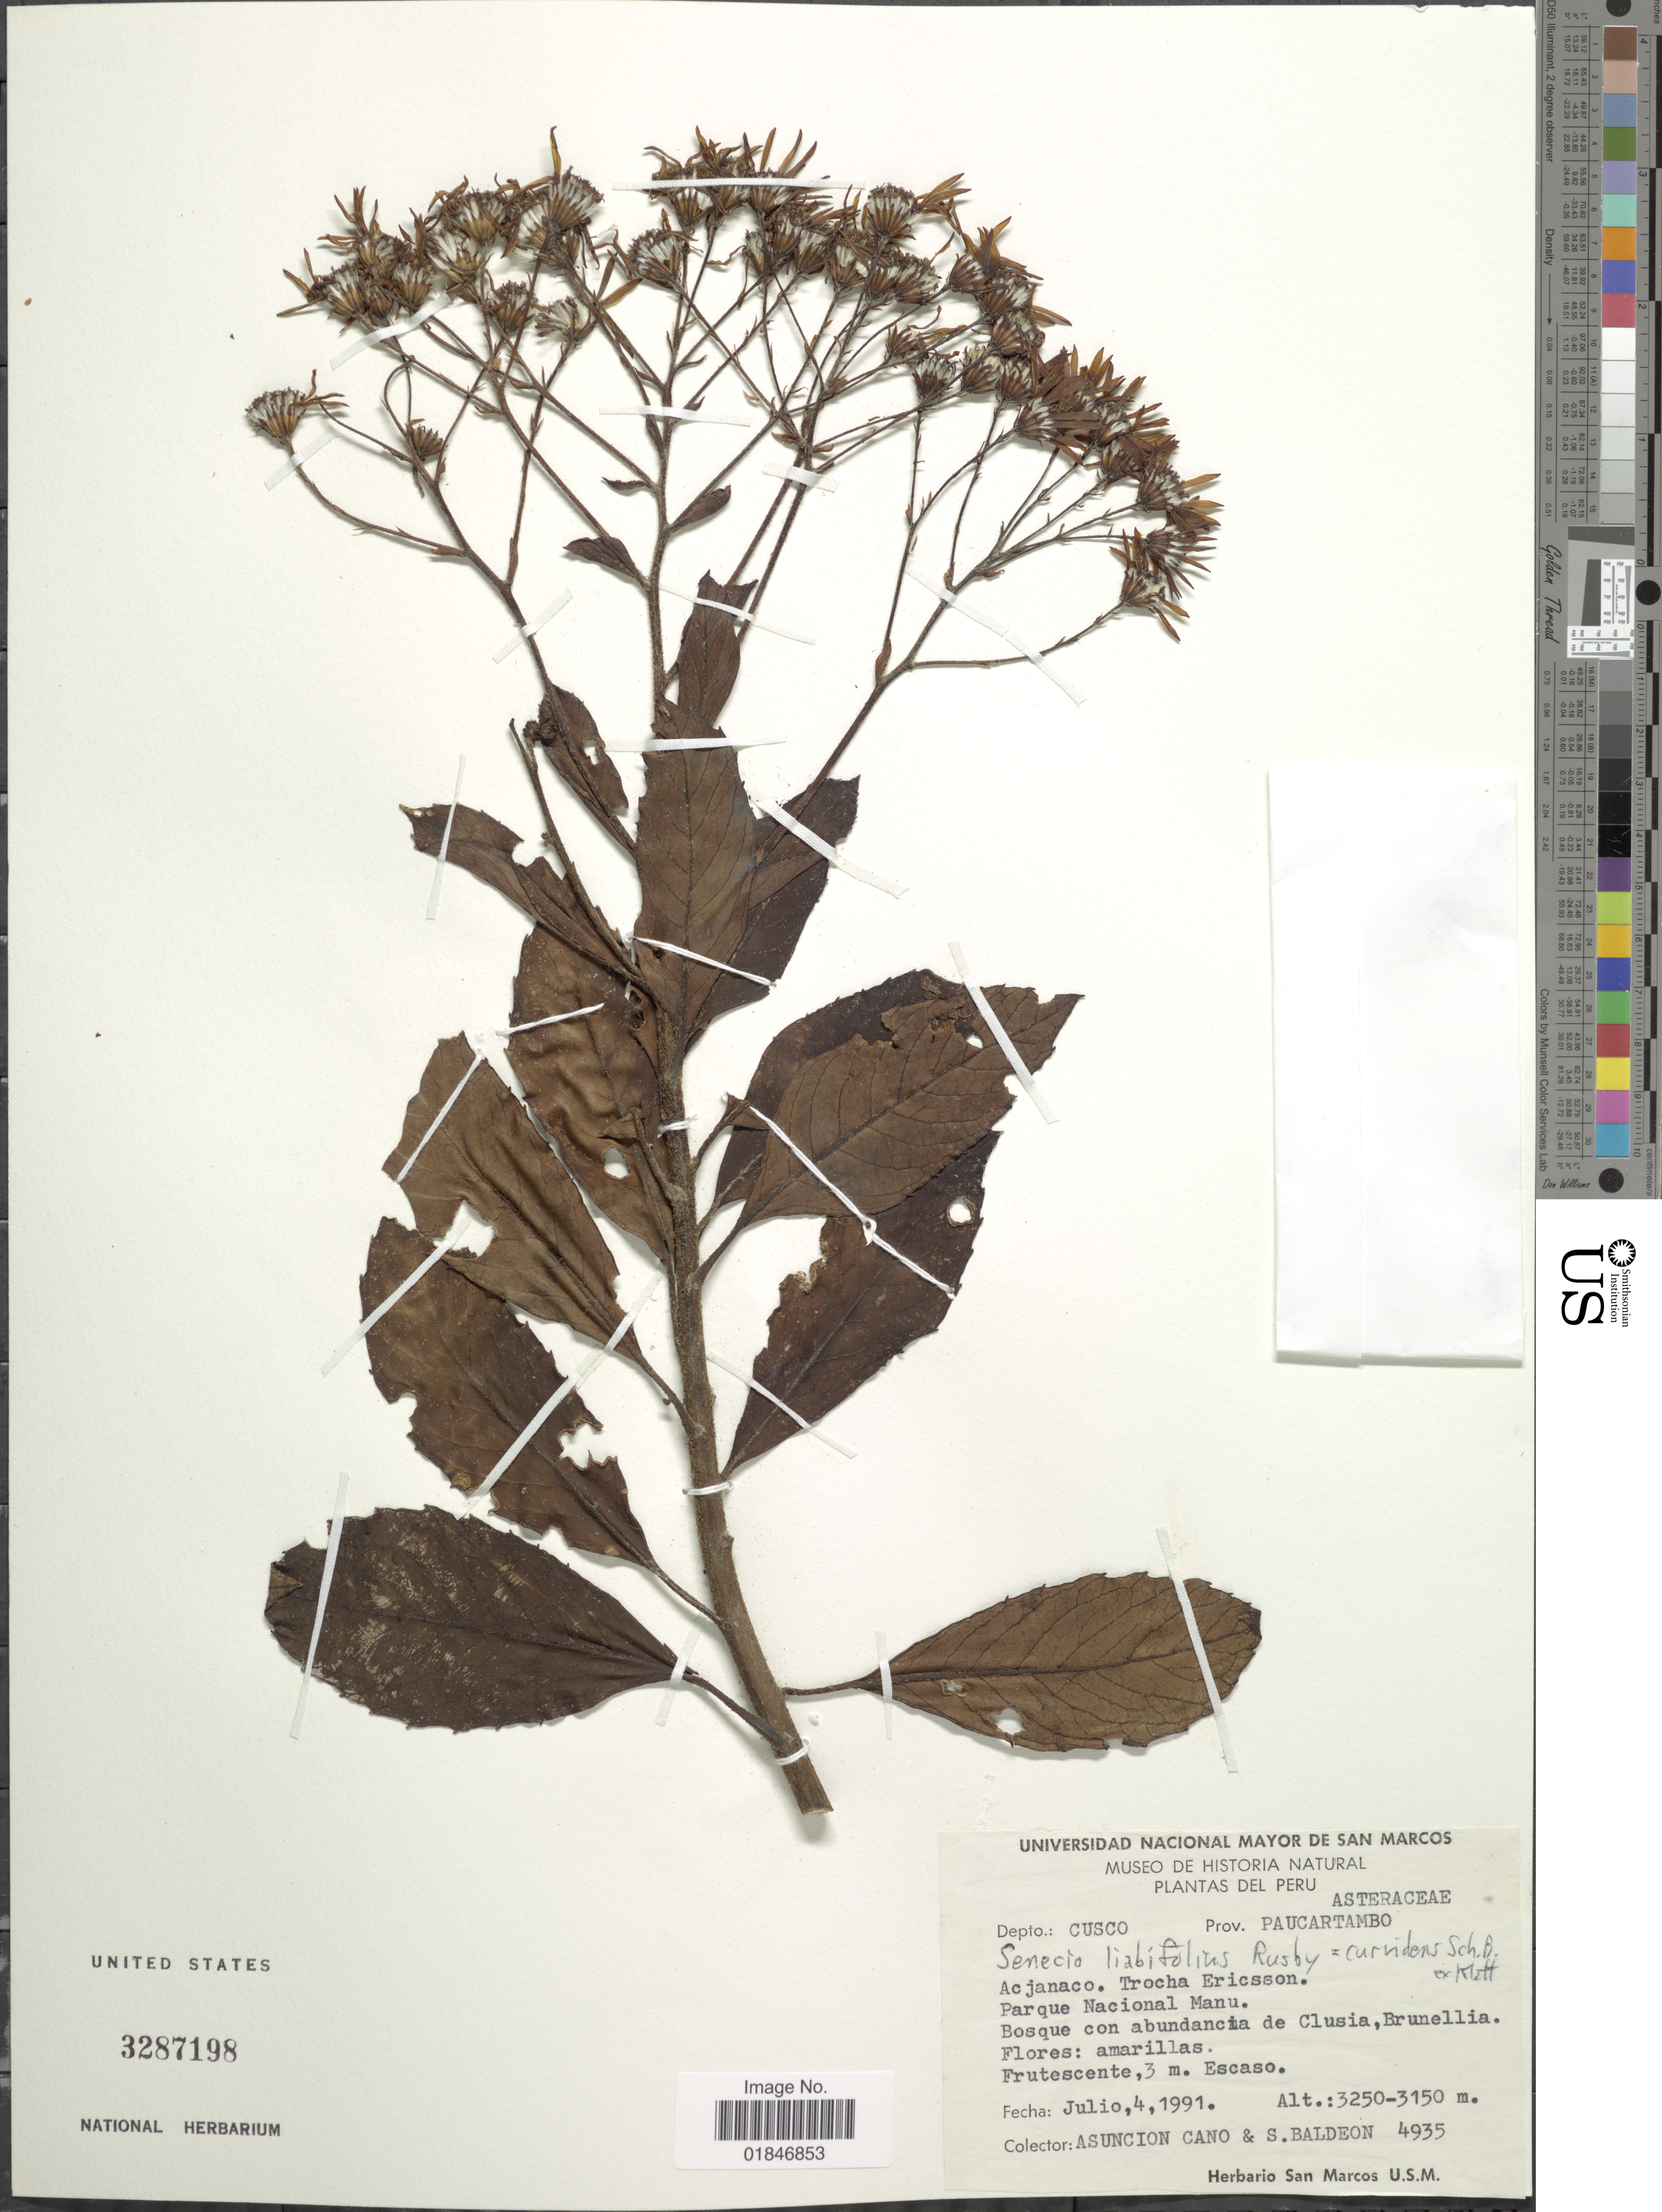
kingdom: Plantae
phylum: Tracheophyta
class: Magnoliopsida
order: Asterales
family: Asteraceae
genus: Dendrophorbium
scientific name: Dendrophorbium curvidens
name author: (Sch. Bip. ex Klatt) C. Jeffrey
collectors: A. Cano & S. Baldeon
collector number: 4935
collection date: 1991-07-04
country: Peru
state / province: Cusco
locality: Prov. Paucartambo. cjanaco, Trocha Ericsson. Parque Nacional Manu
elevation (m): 3150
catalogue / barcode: US 3287198